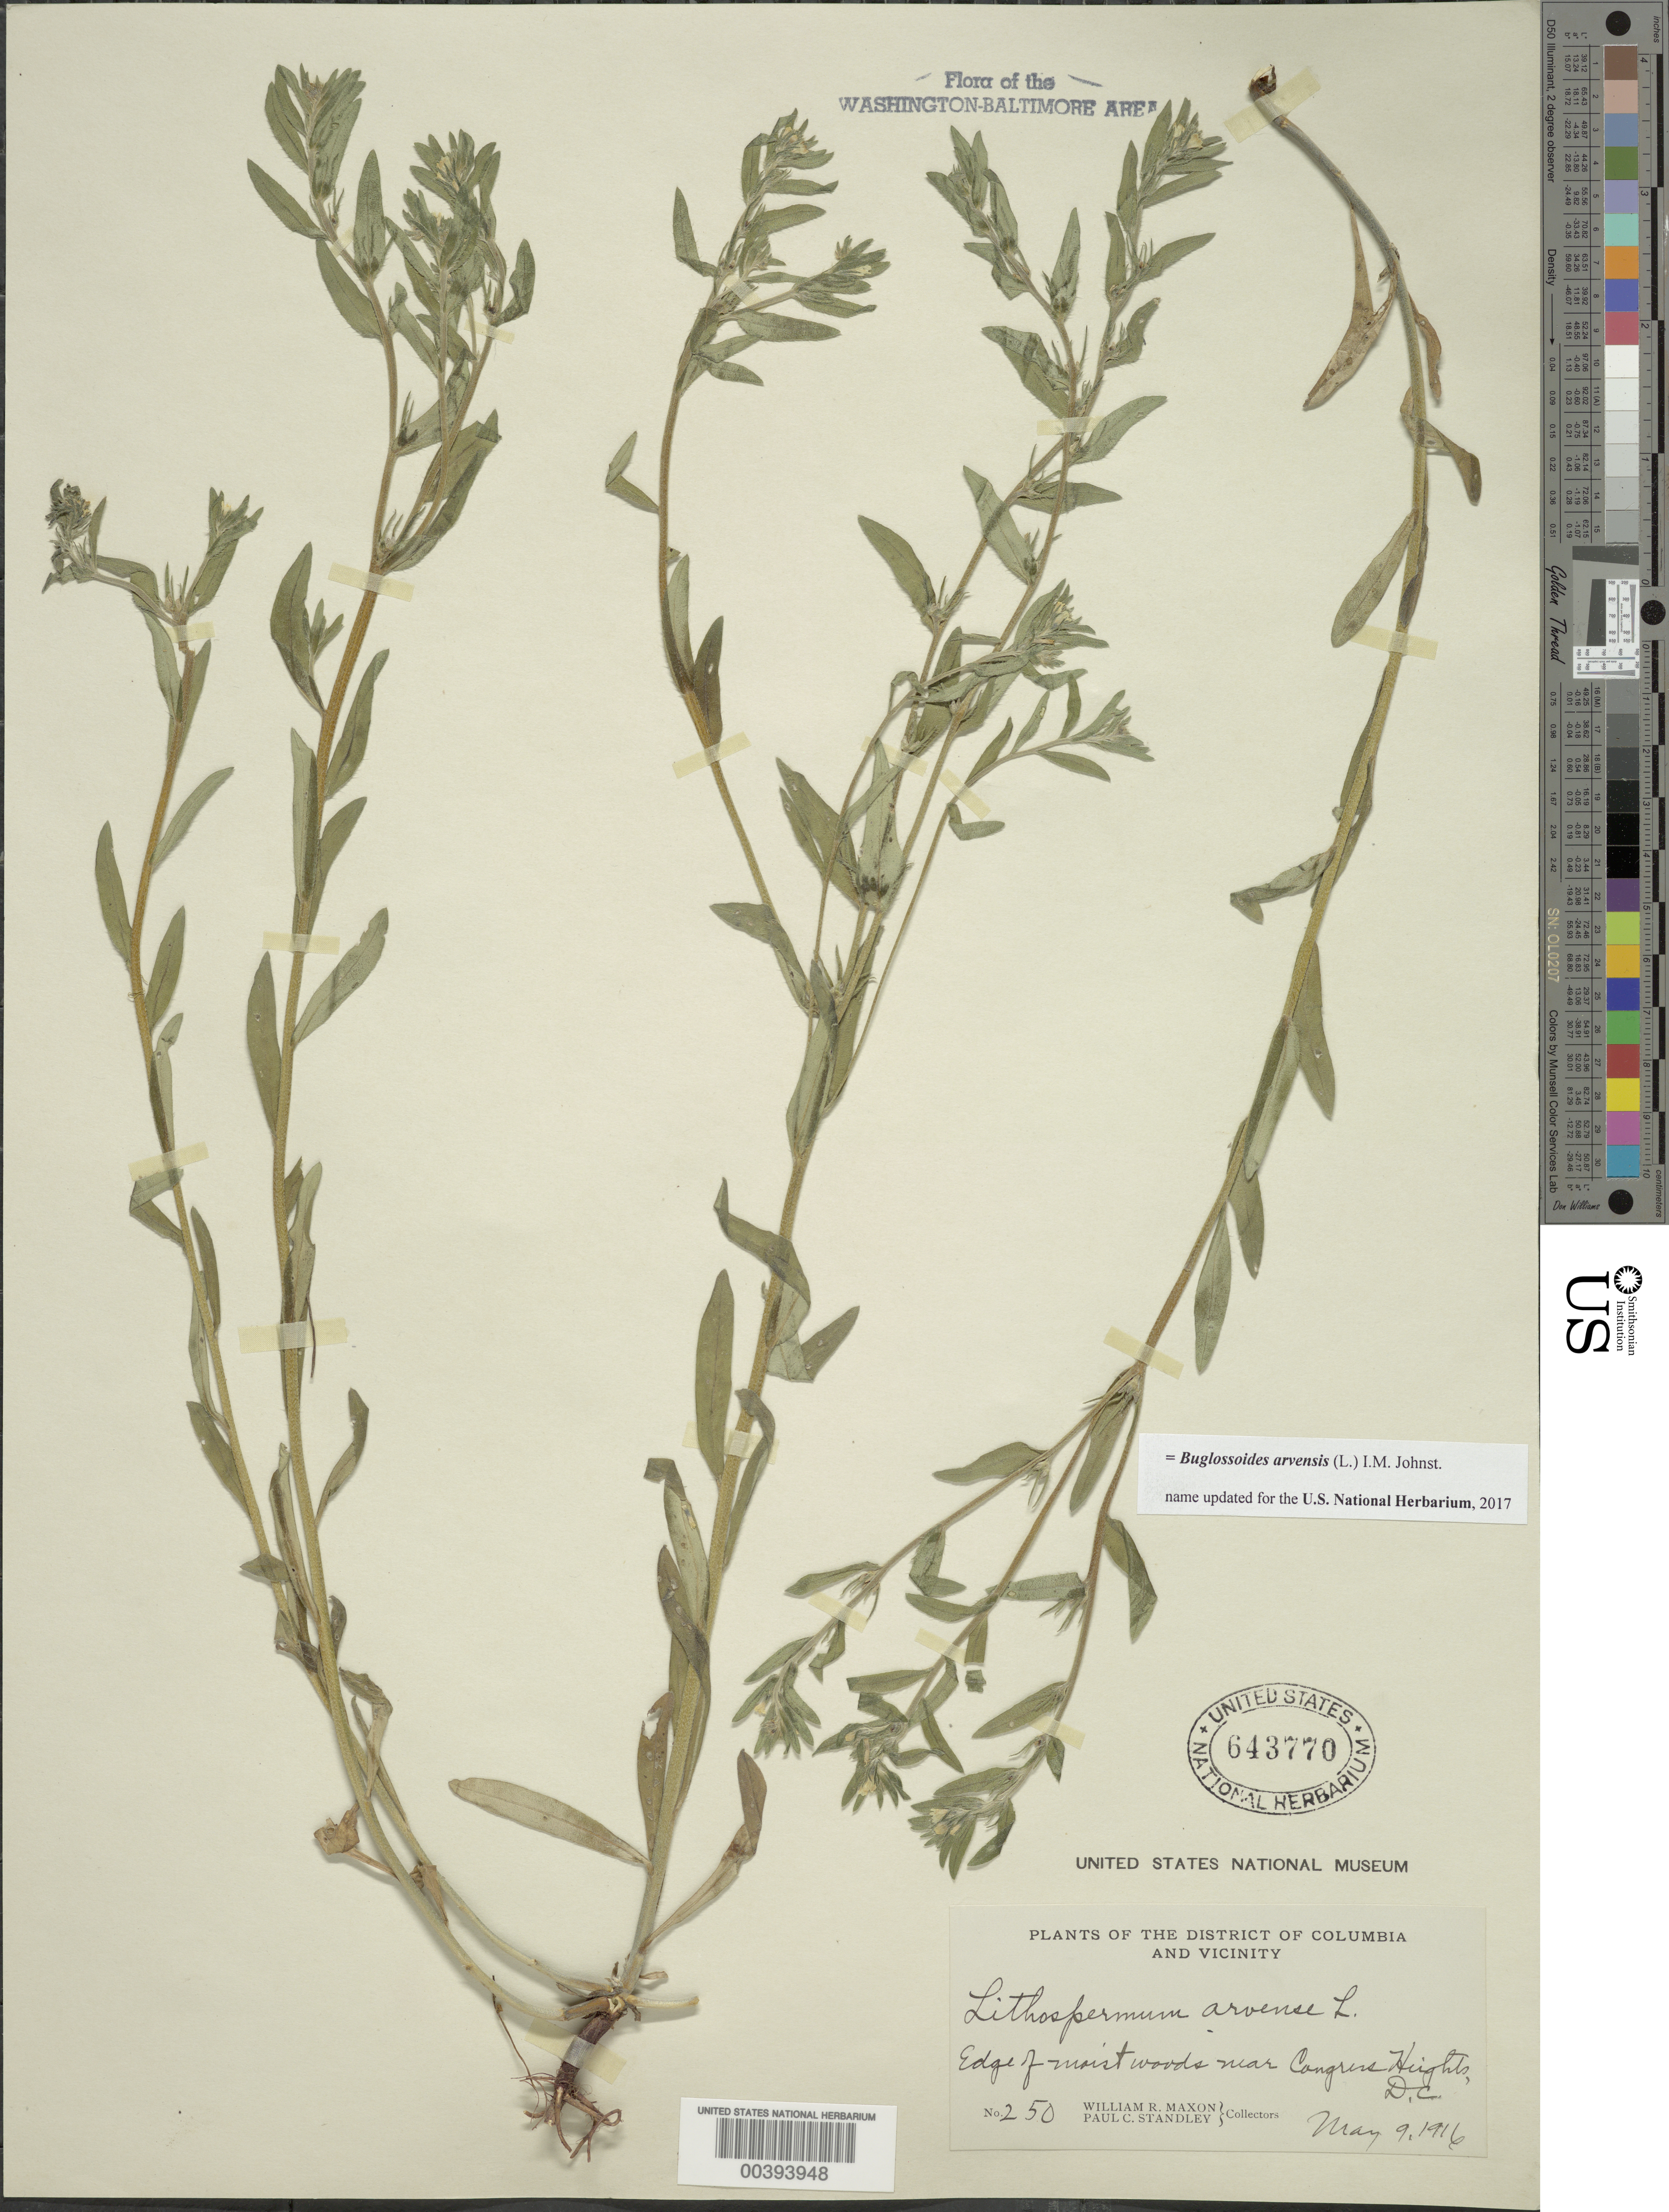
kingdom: Plantae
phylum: Tracheophyta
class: Magnoliopsida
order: Boraginales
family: Boraginaceae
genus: Buglossoides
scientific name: Buglossoides arvensis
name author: (L.) I.M. Johnst.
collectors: W. R. Maxon & P. C. Standley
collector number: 250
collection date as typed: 09 May 1916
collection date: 1916-05-09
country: United States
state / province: District of Columbia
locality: Congress Heights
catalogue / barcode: US 643770